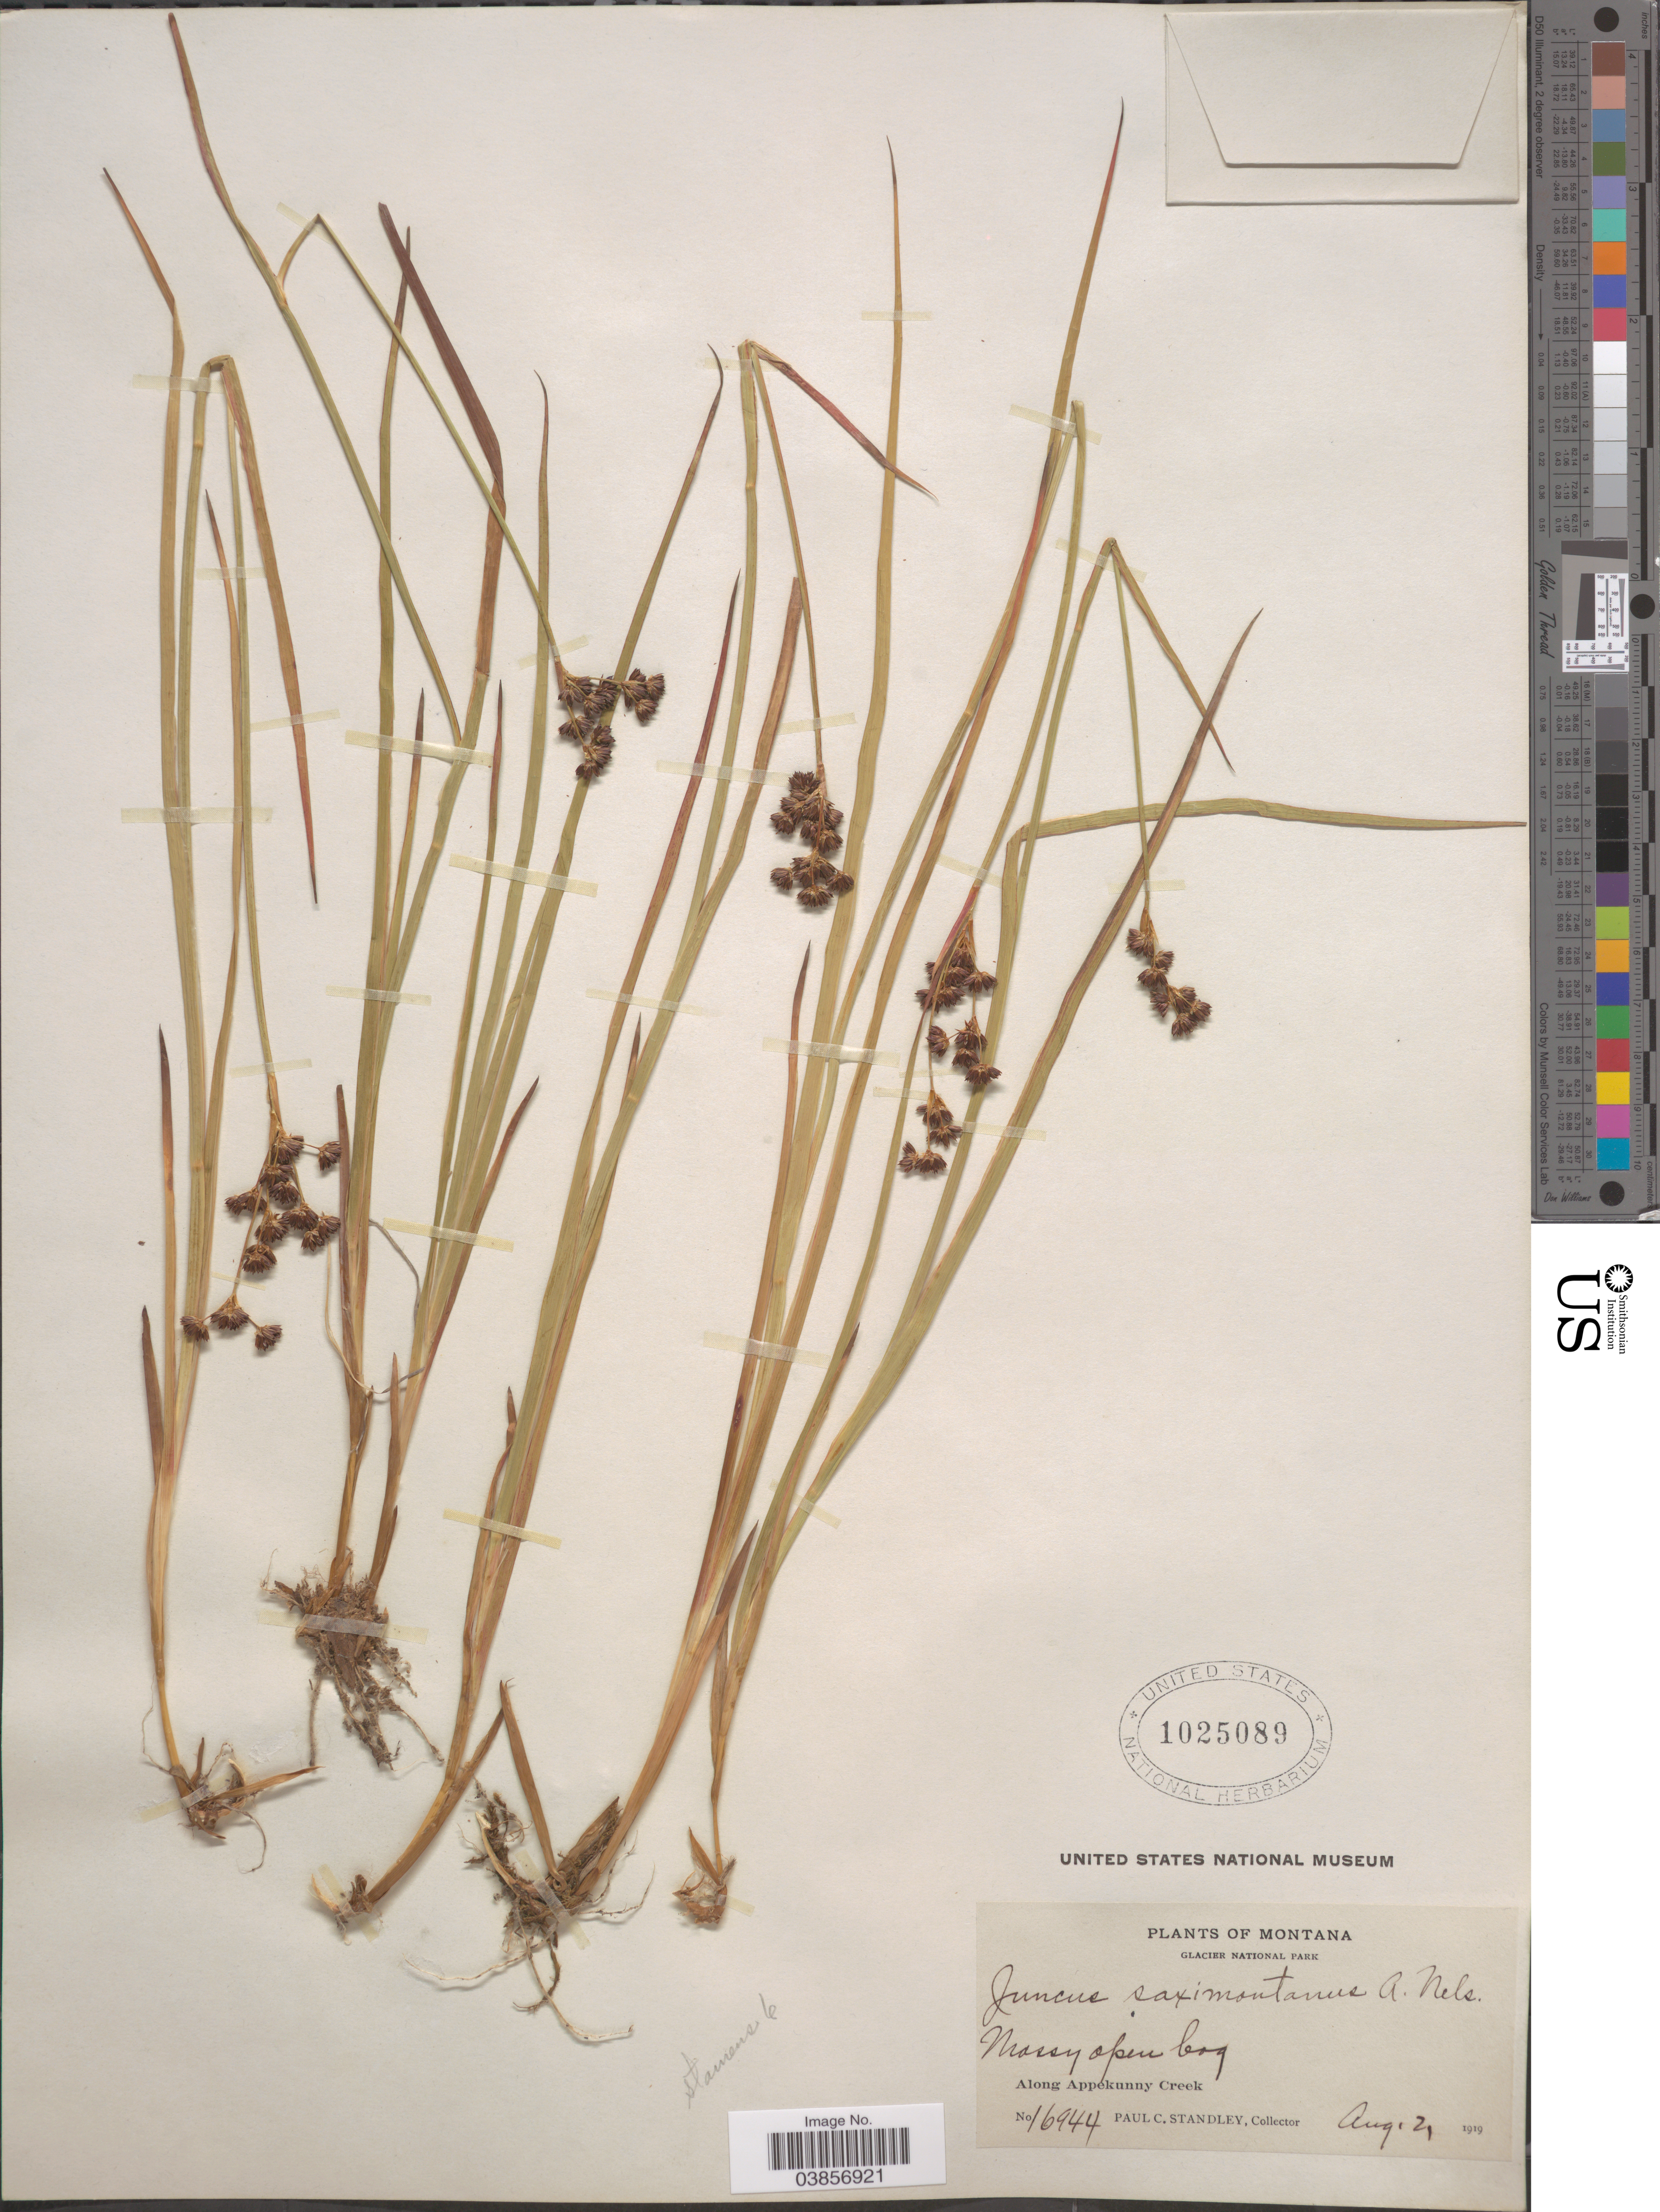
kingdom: Plantae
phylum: Tracheophyta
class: Liliopsida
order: Poales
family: Juncaceae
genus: Juncus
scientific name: Juncus saximontanus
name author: A. Nelson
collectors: P. C. Standley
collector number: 16944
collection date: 1919-08-02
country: United States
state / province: Montana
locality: Glacier National Park. Along Appekunny Creek.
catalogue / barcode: US 1025089